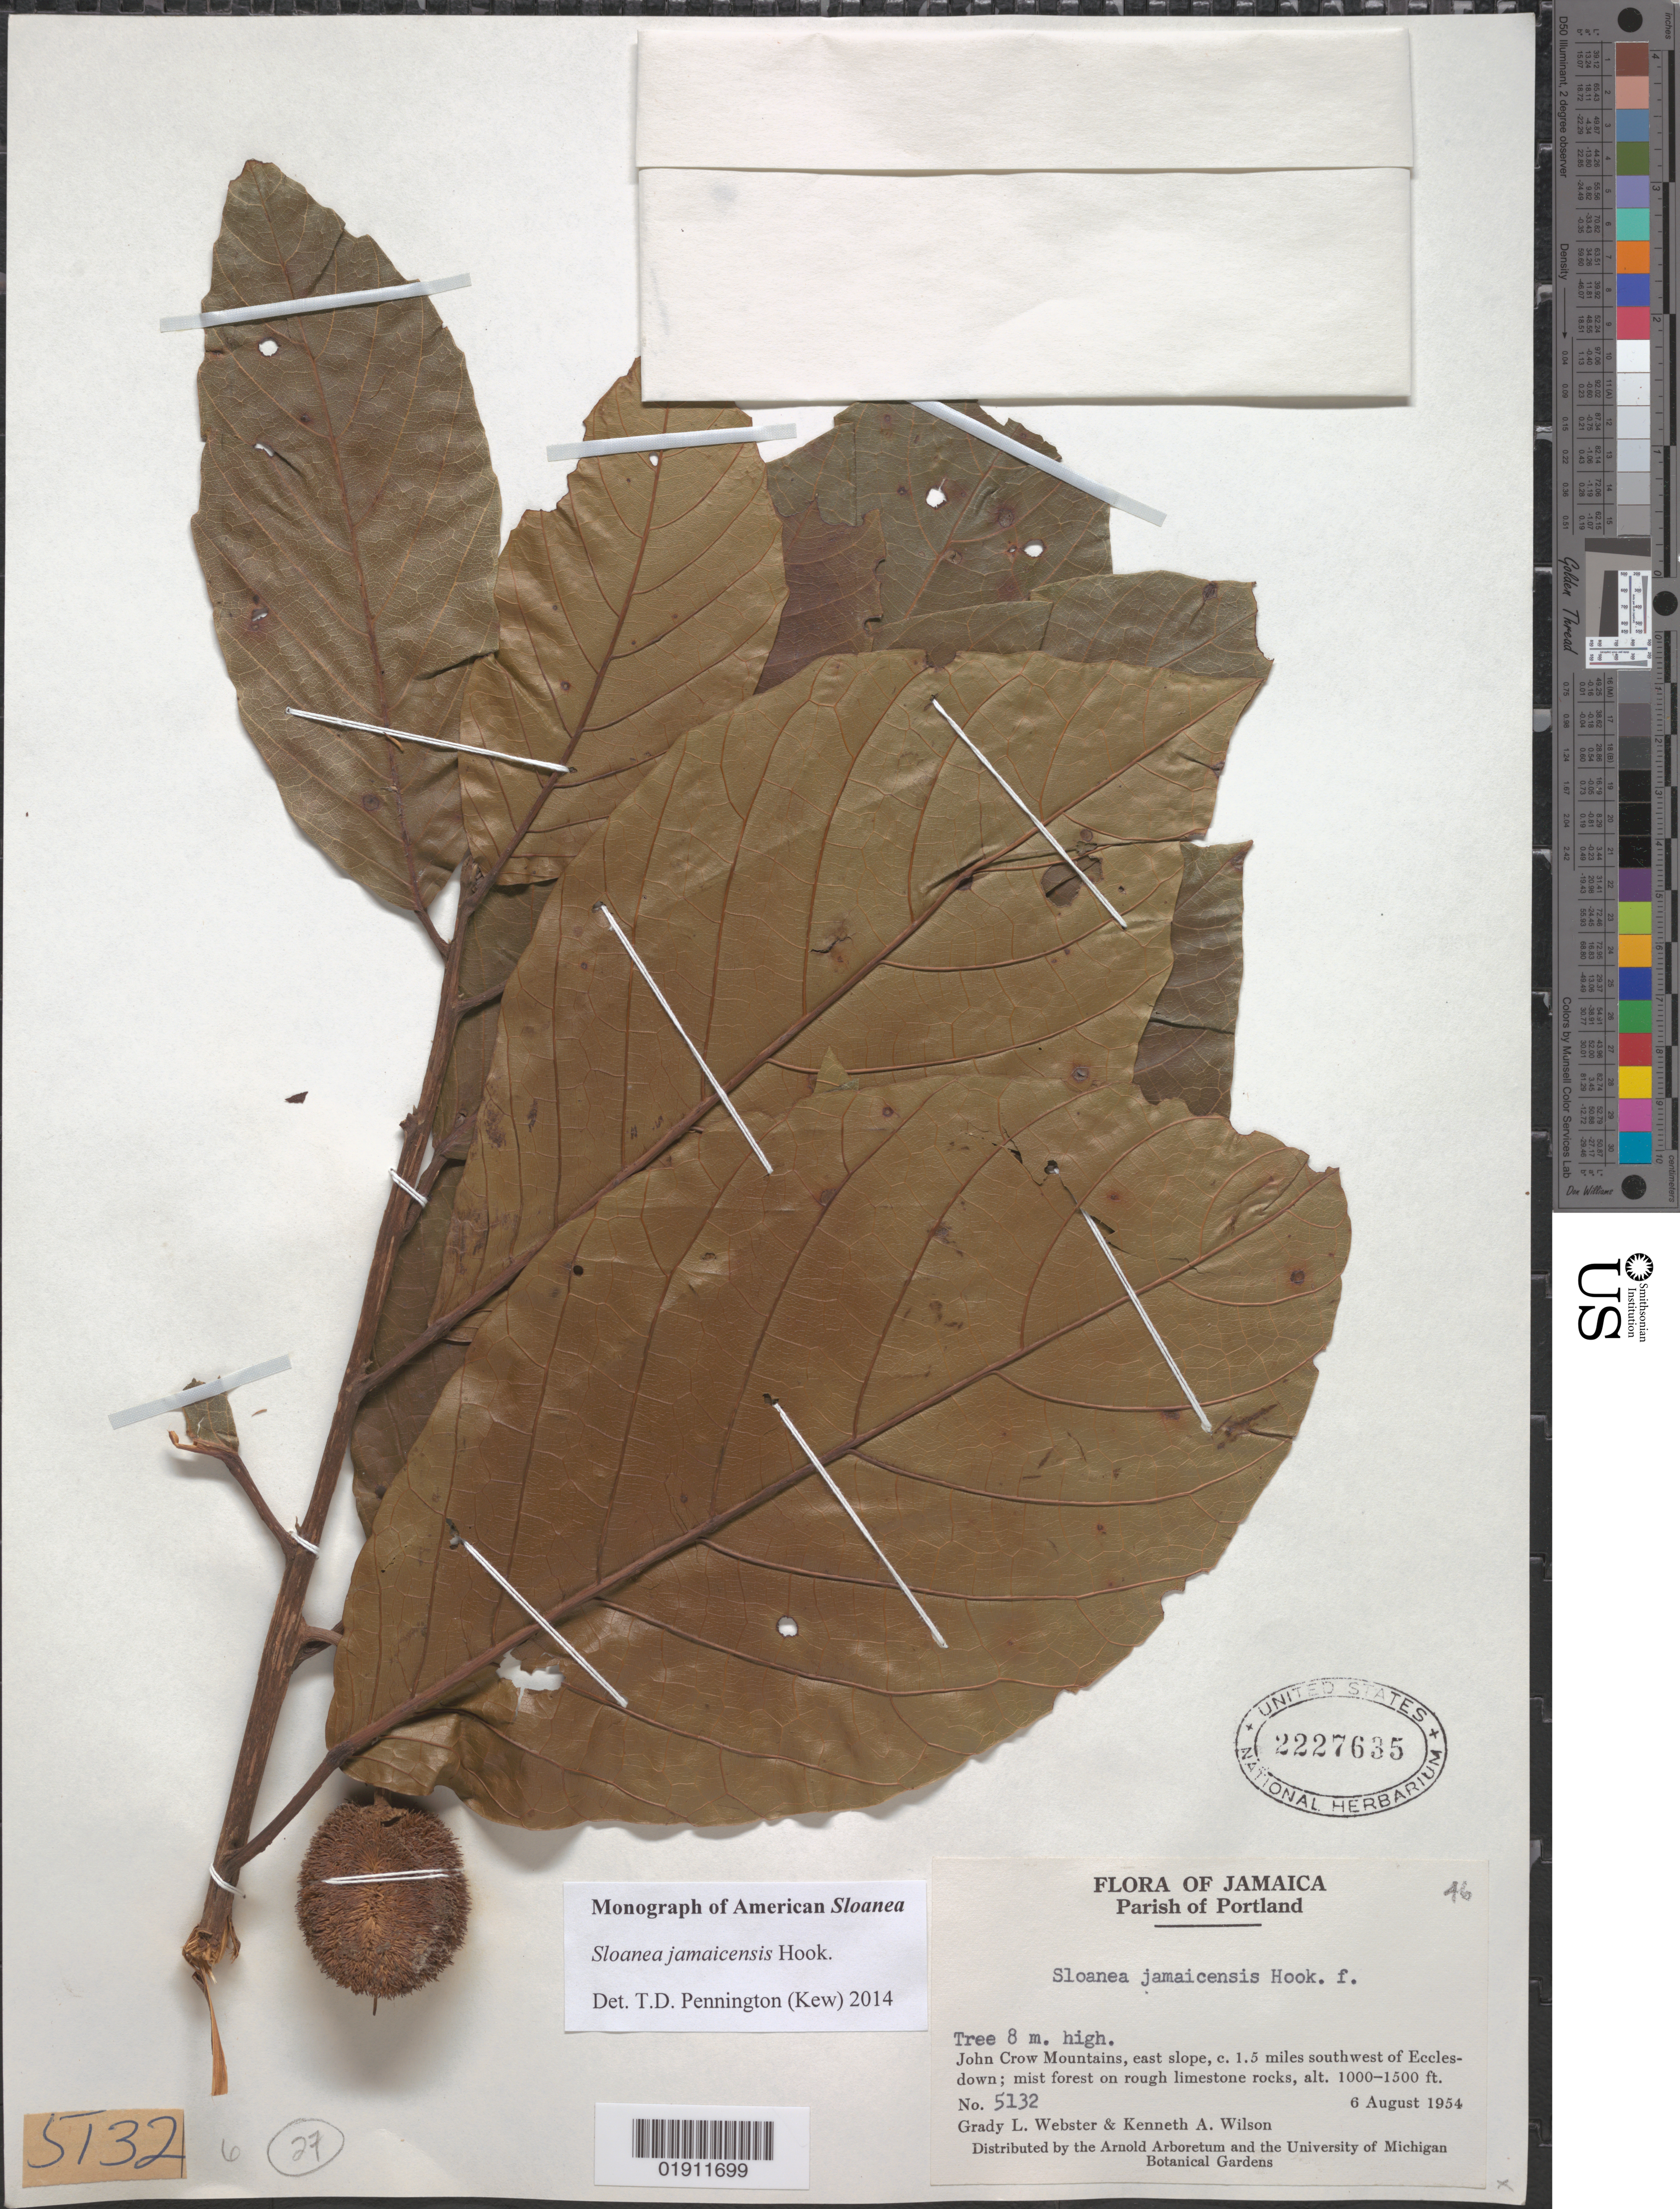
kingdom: Plantae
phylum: Tracheophyta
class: Magnoliopsida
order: Oxalidales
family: Elaeocarpaceae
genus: Sloanea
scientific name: Sloanea jamaicensis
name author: Hook.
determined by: Pennington, T. D., (K)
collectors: G. L. Webster & K. A. Wilson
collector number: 5132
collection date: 1954-08-06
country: Jamaica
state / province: Portland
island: Jamaica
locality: John Crow Mountains, est slope, c. 1.5 miles SW of Ecclesdown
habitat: Mist forest on rough limestone rocks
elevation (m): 305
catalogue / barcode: US 2227635